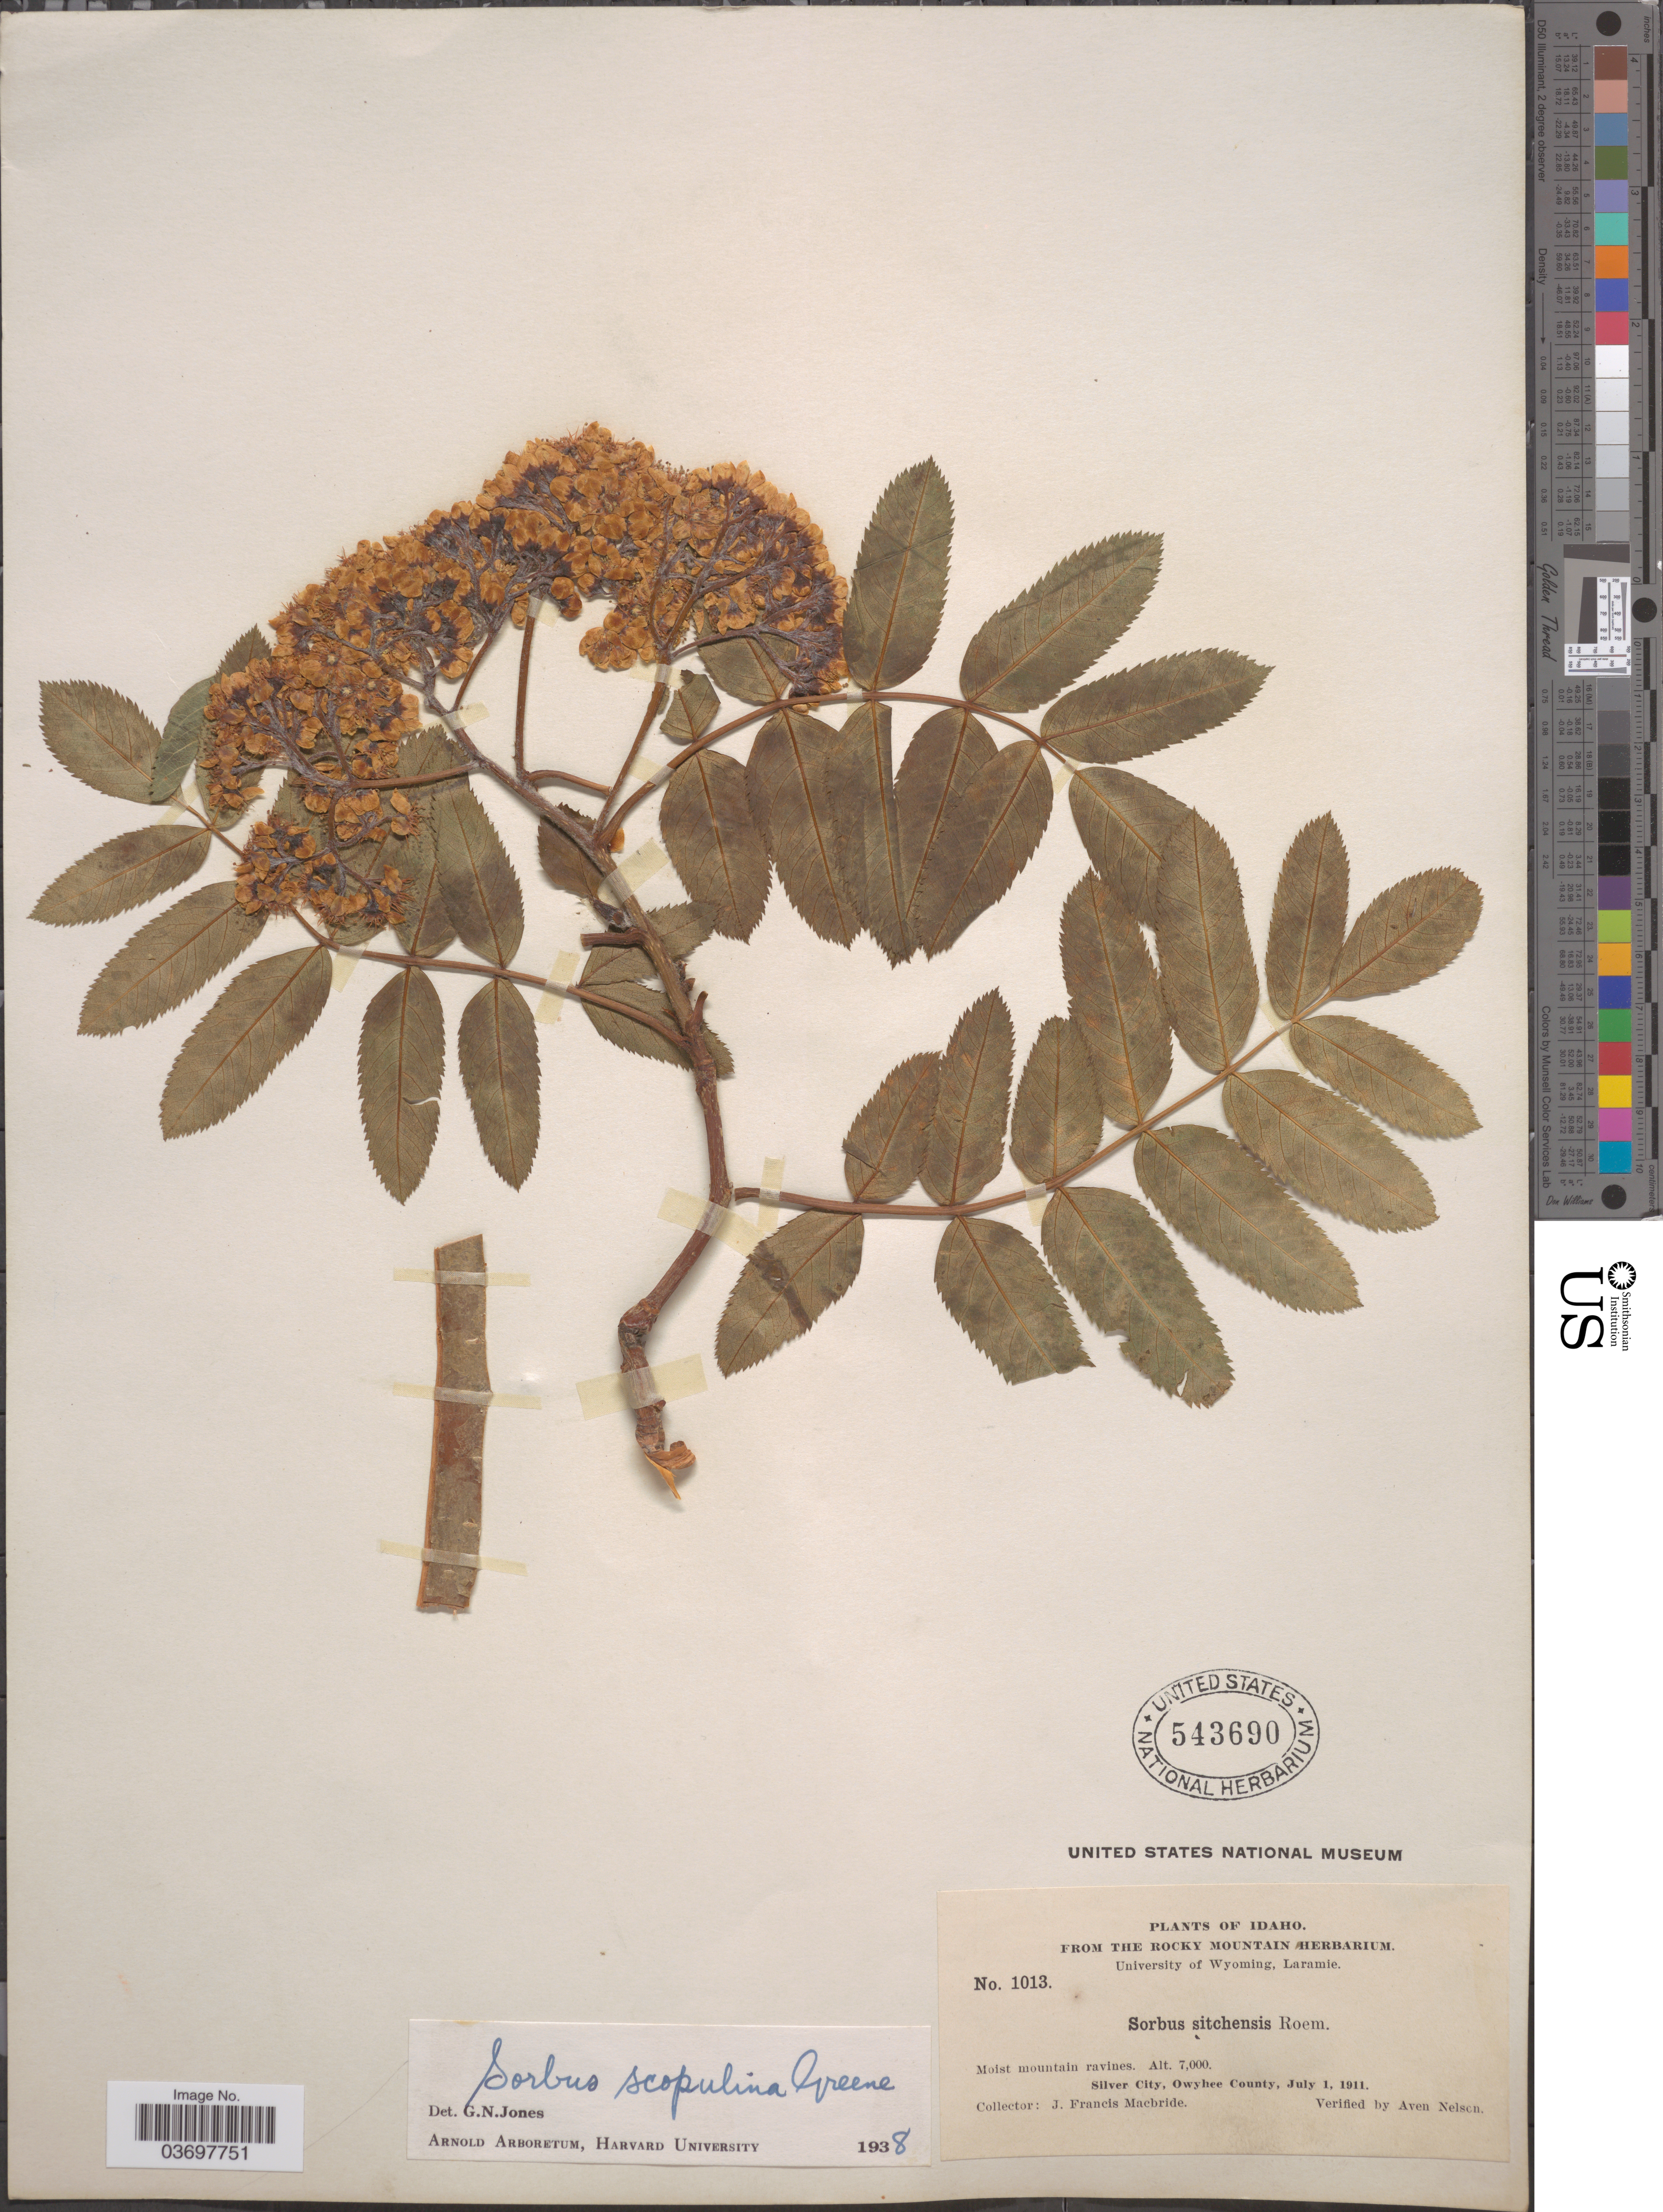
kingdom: Plantae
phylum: Tracheophyta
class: Magnoliopsida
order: Rosales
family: Rosaceae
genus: Sorbus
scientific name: Sorbus scopulina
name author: Greene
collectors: J. F. Macbride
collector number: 1013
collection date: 1911-07-01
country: United States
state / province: Idaho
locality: Silver City, Owyhee County.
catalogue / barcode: US 543690